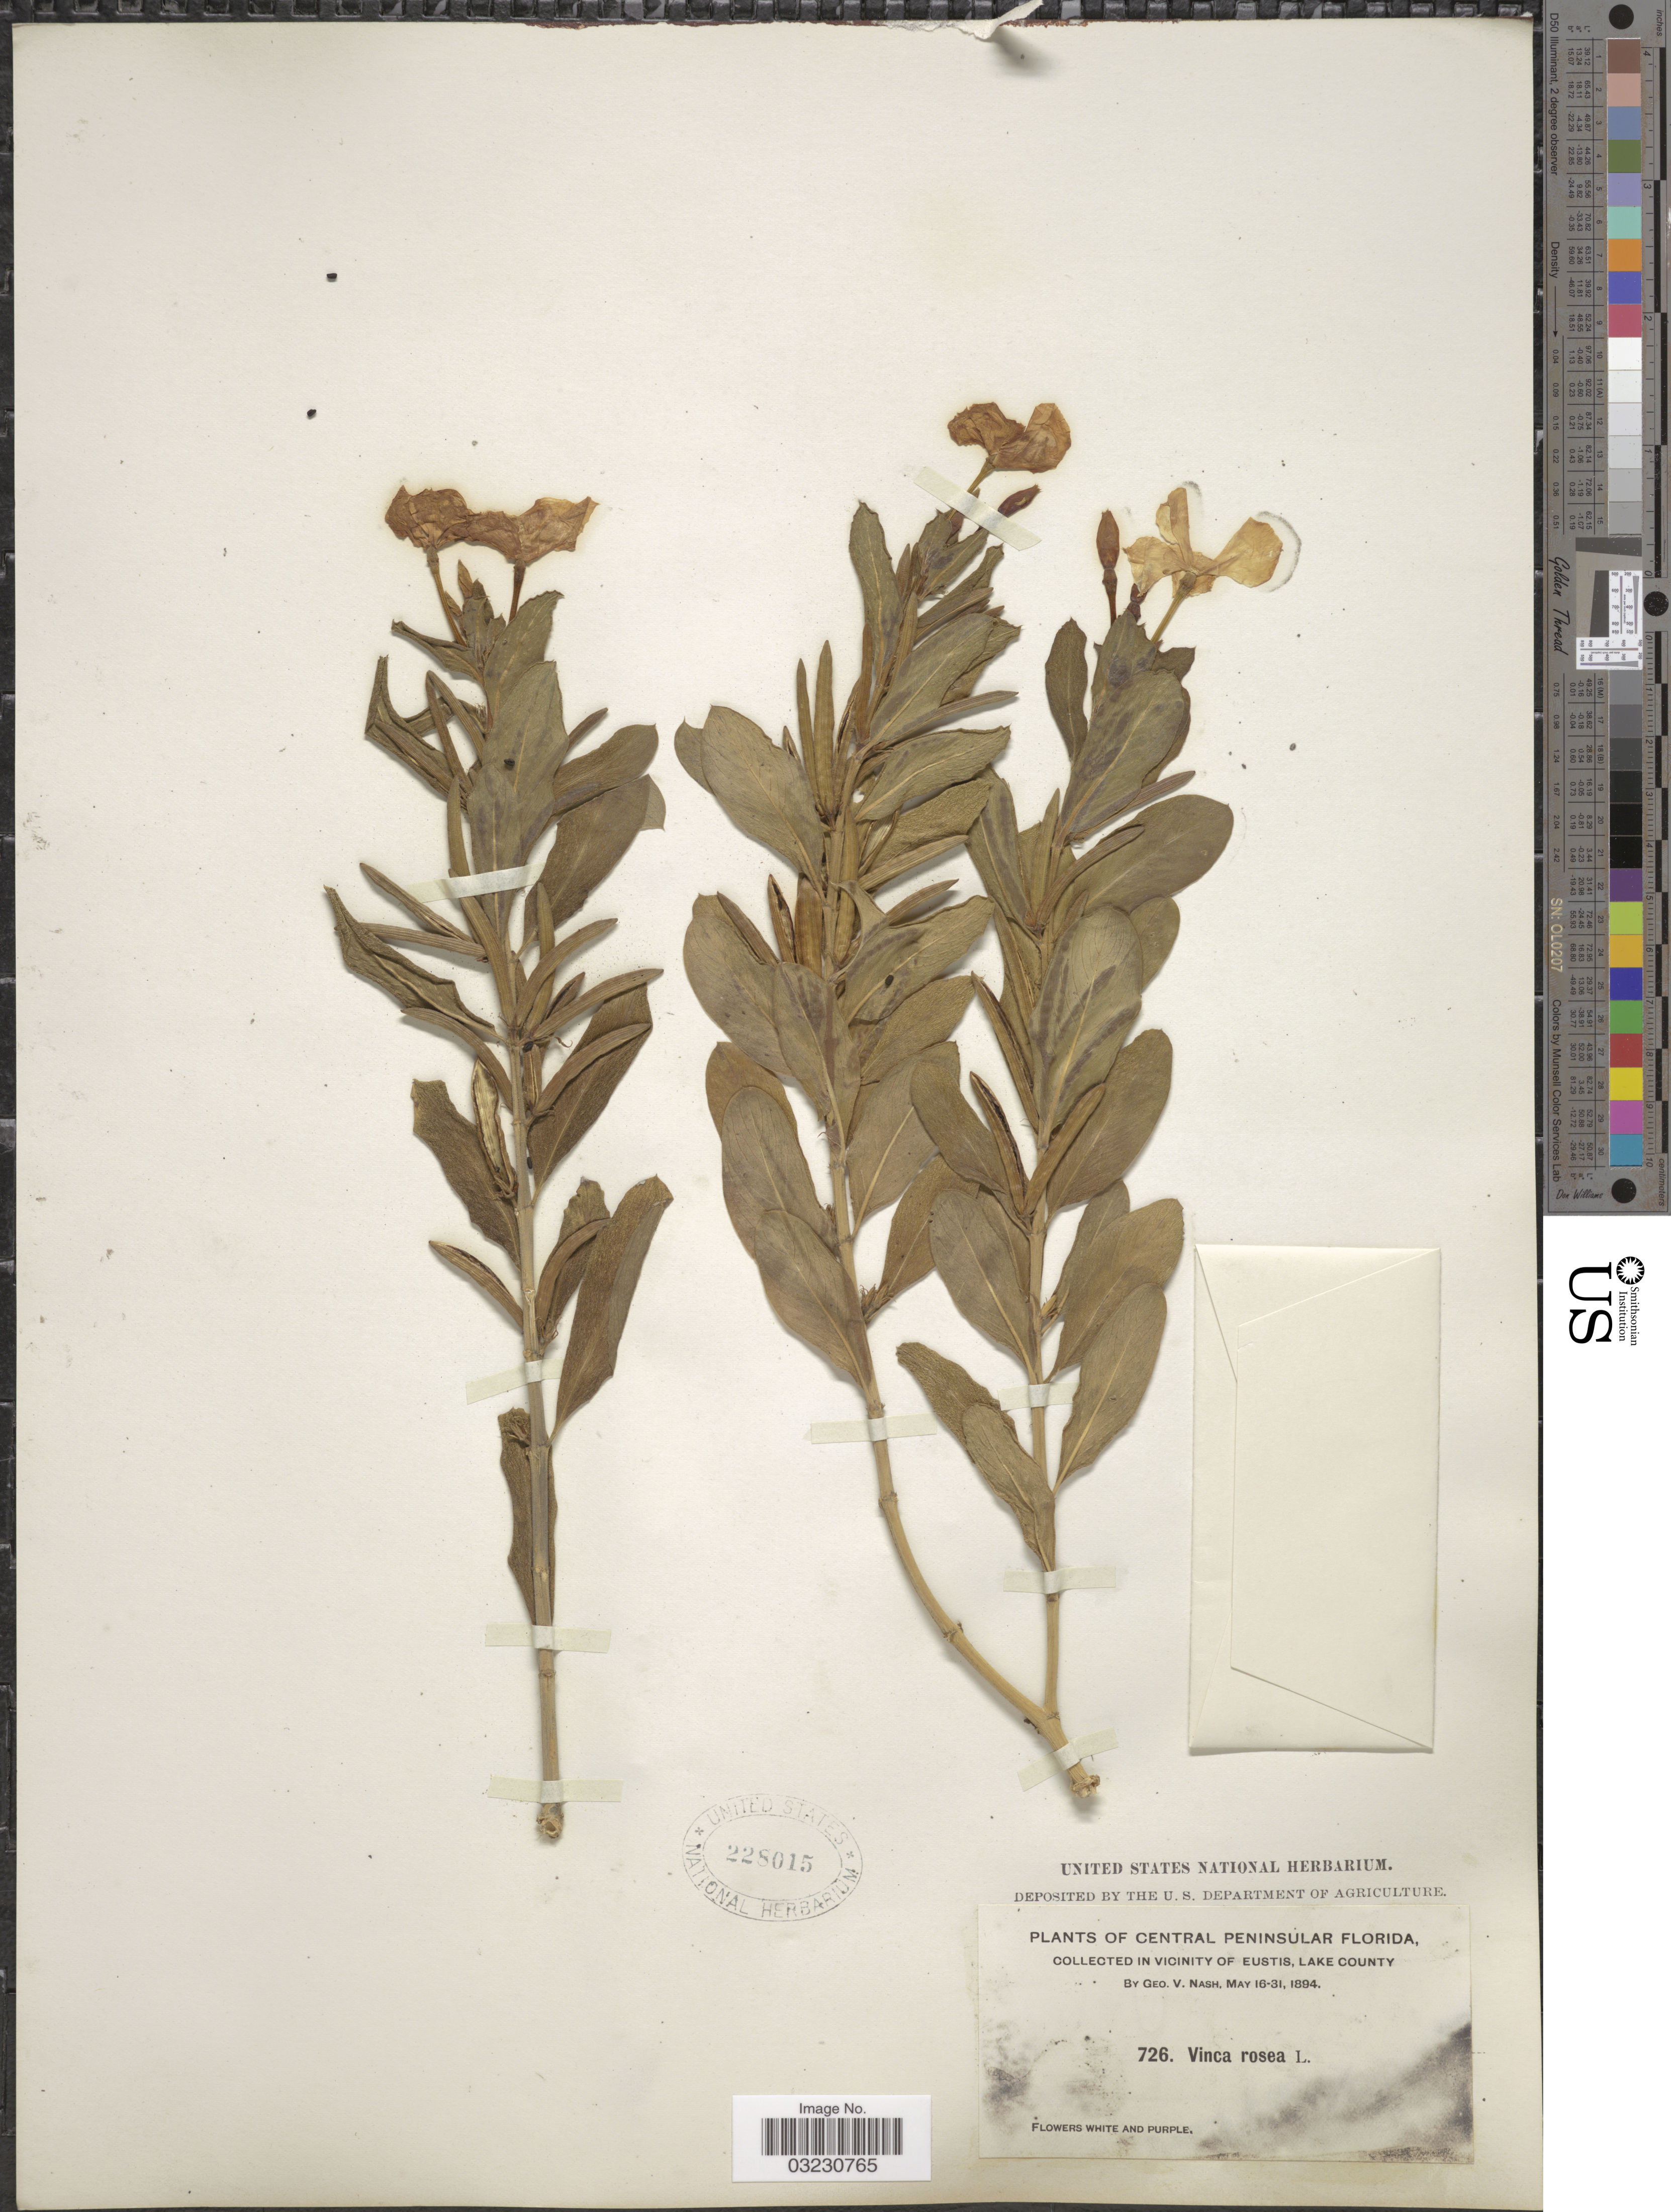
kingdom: Plantae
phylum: Tracheophyta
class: Magnoliopsida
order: Gentianales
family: Apocynaceae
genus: Catharanthus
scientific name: Catharanthus roseus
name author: (L.) G. Don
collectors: G. V. Nash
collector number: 726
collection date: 1894-05-16/1894-05-31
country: United States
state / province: Florida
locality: Central Peninsular Florida, in vicinity of Eustis, Lake County.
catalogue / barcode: US 228015